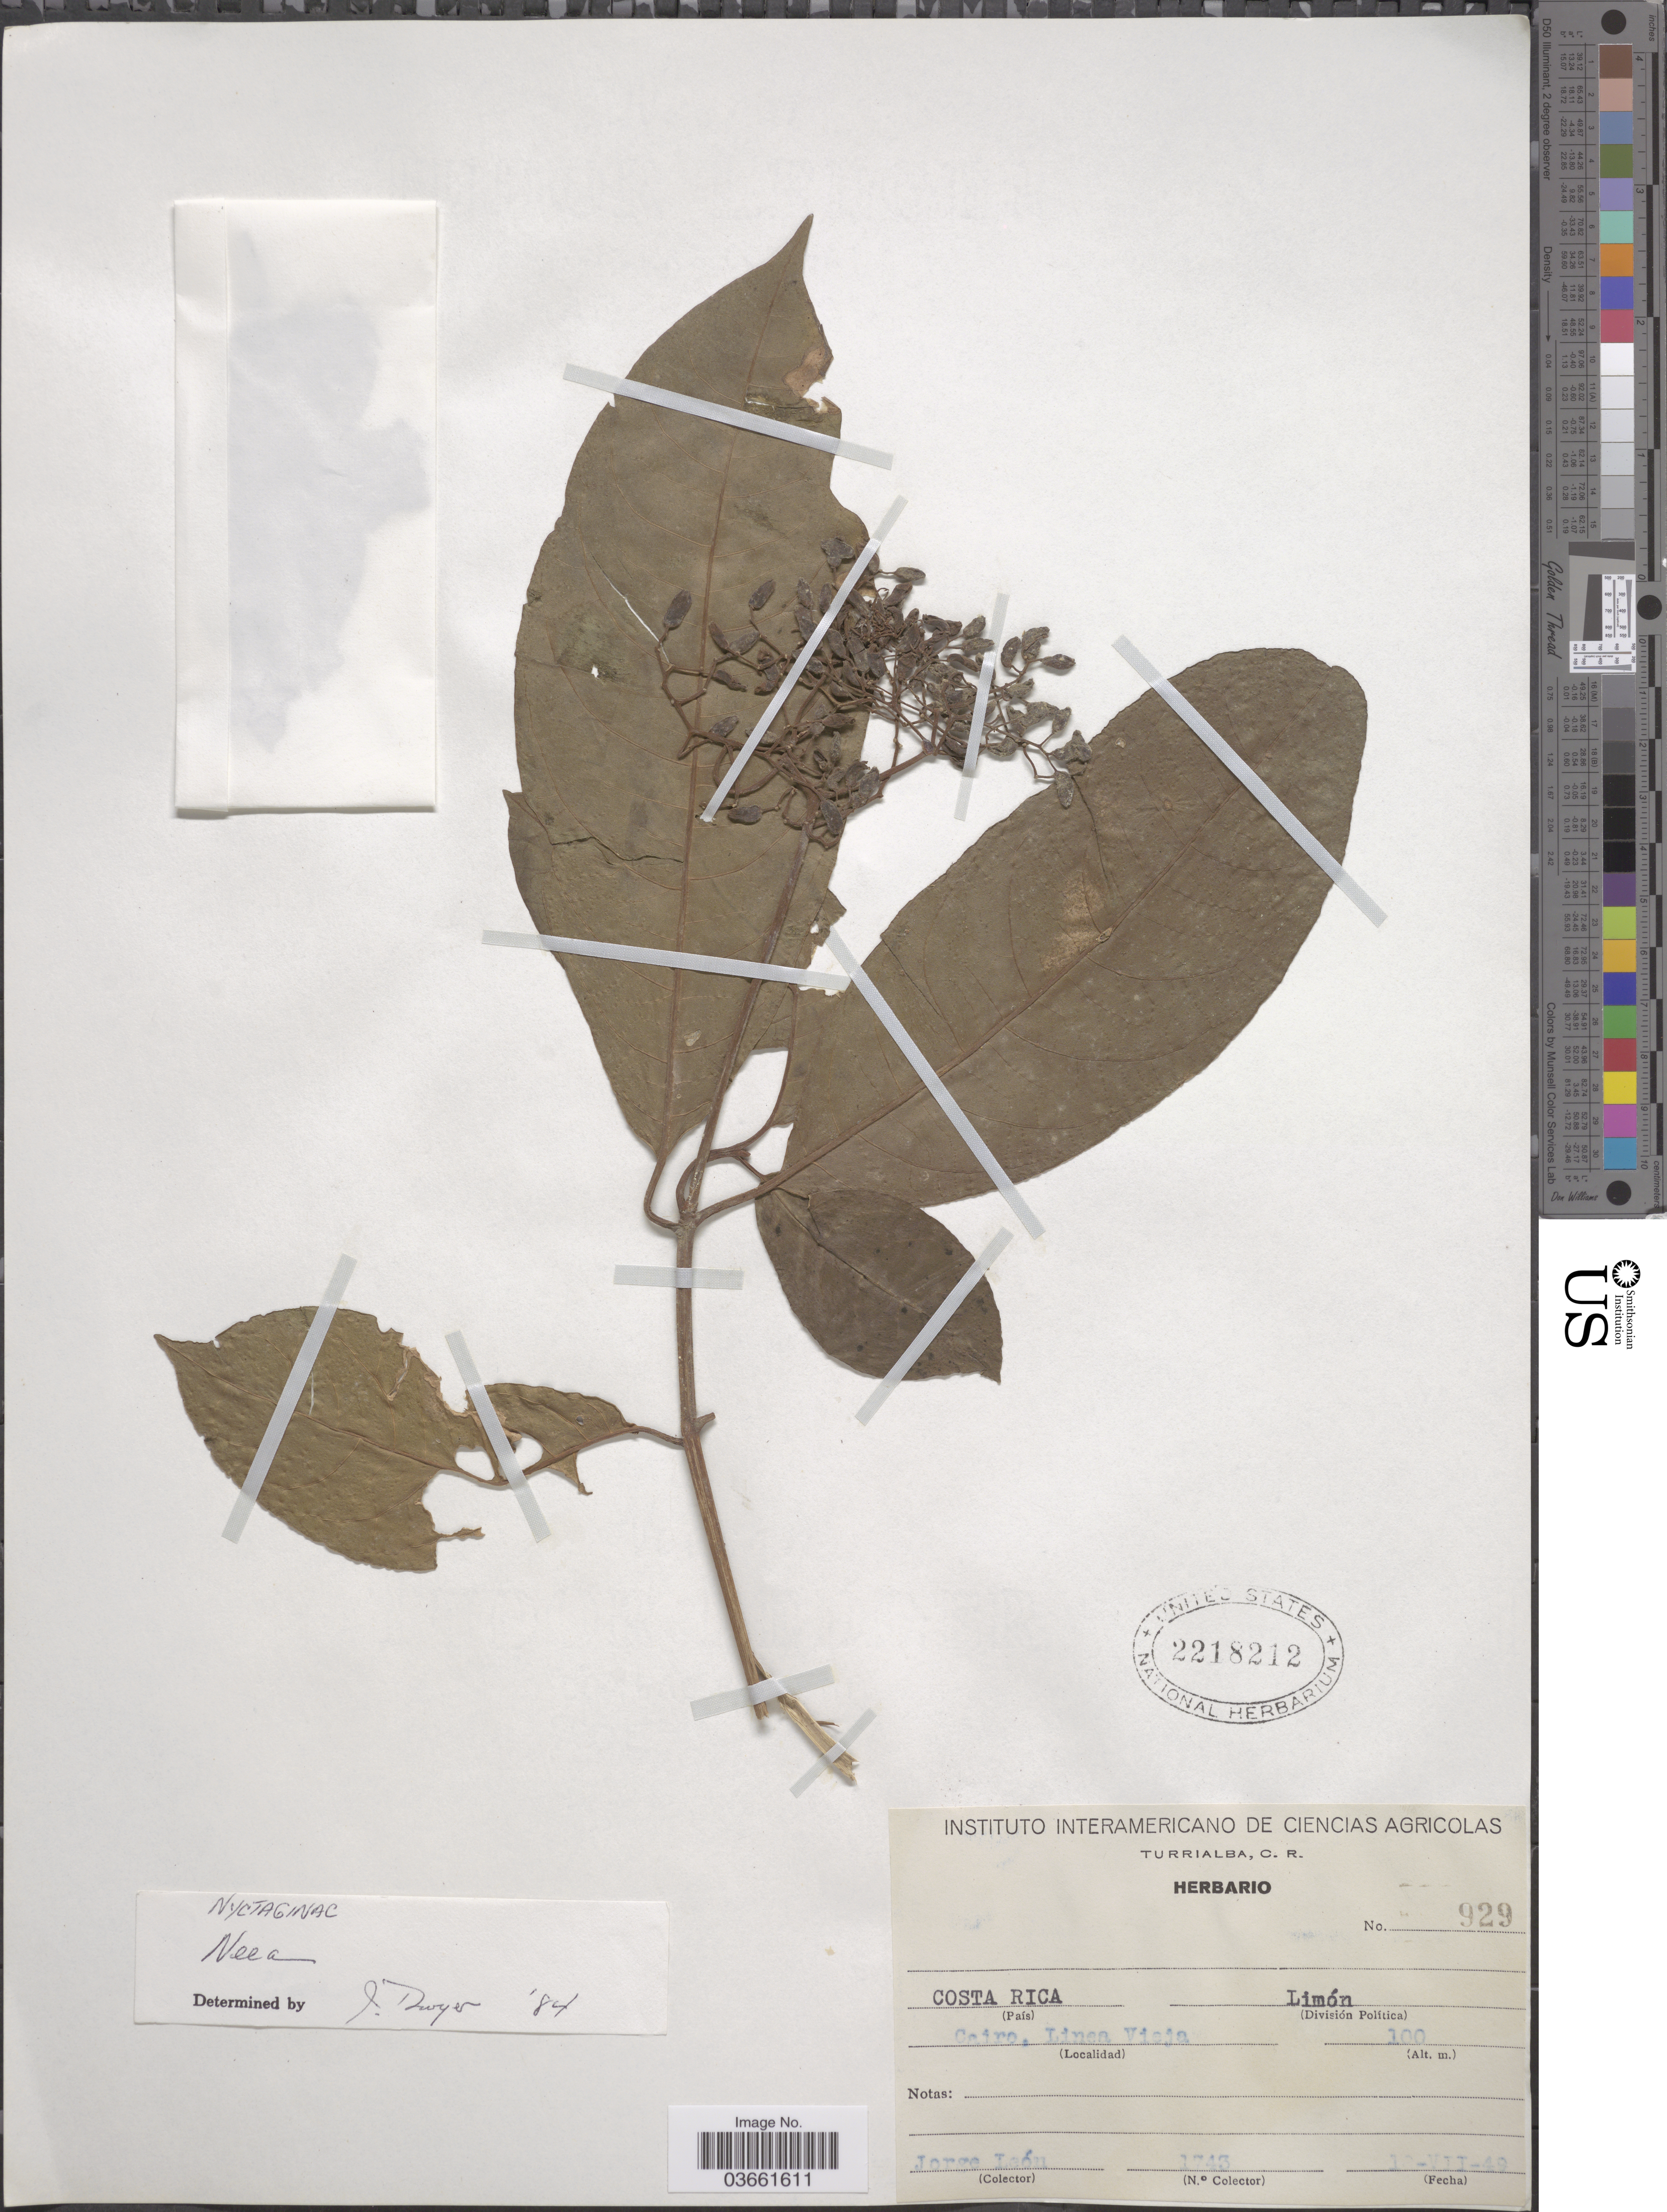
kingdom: Plantae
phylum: Tracheophyta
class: Magnoliopsida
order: Caryophyllales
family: Nyctaginaceae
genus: Neea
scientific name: Neea sp.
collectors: J. León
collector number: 1743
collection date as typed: Transcribed d/m/y: 12/7/49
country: Costa Rica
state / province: Limón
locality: Cairo, Linea Vieja.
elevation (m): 100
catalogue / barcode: US 2218212